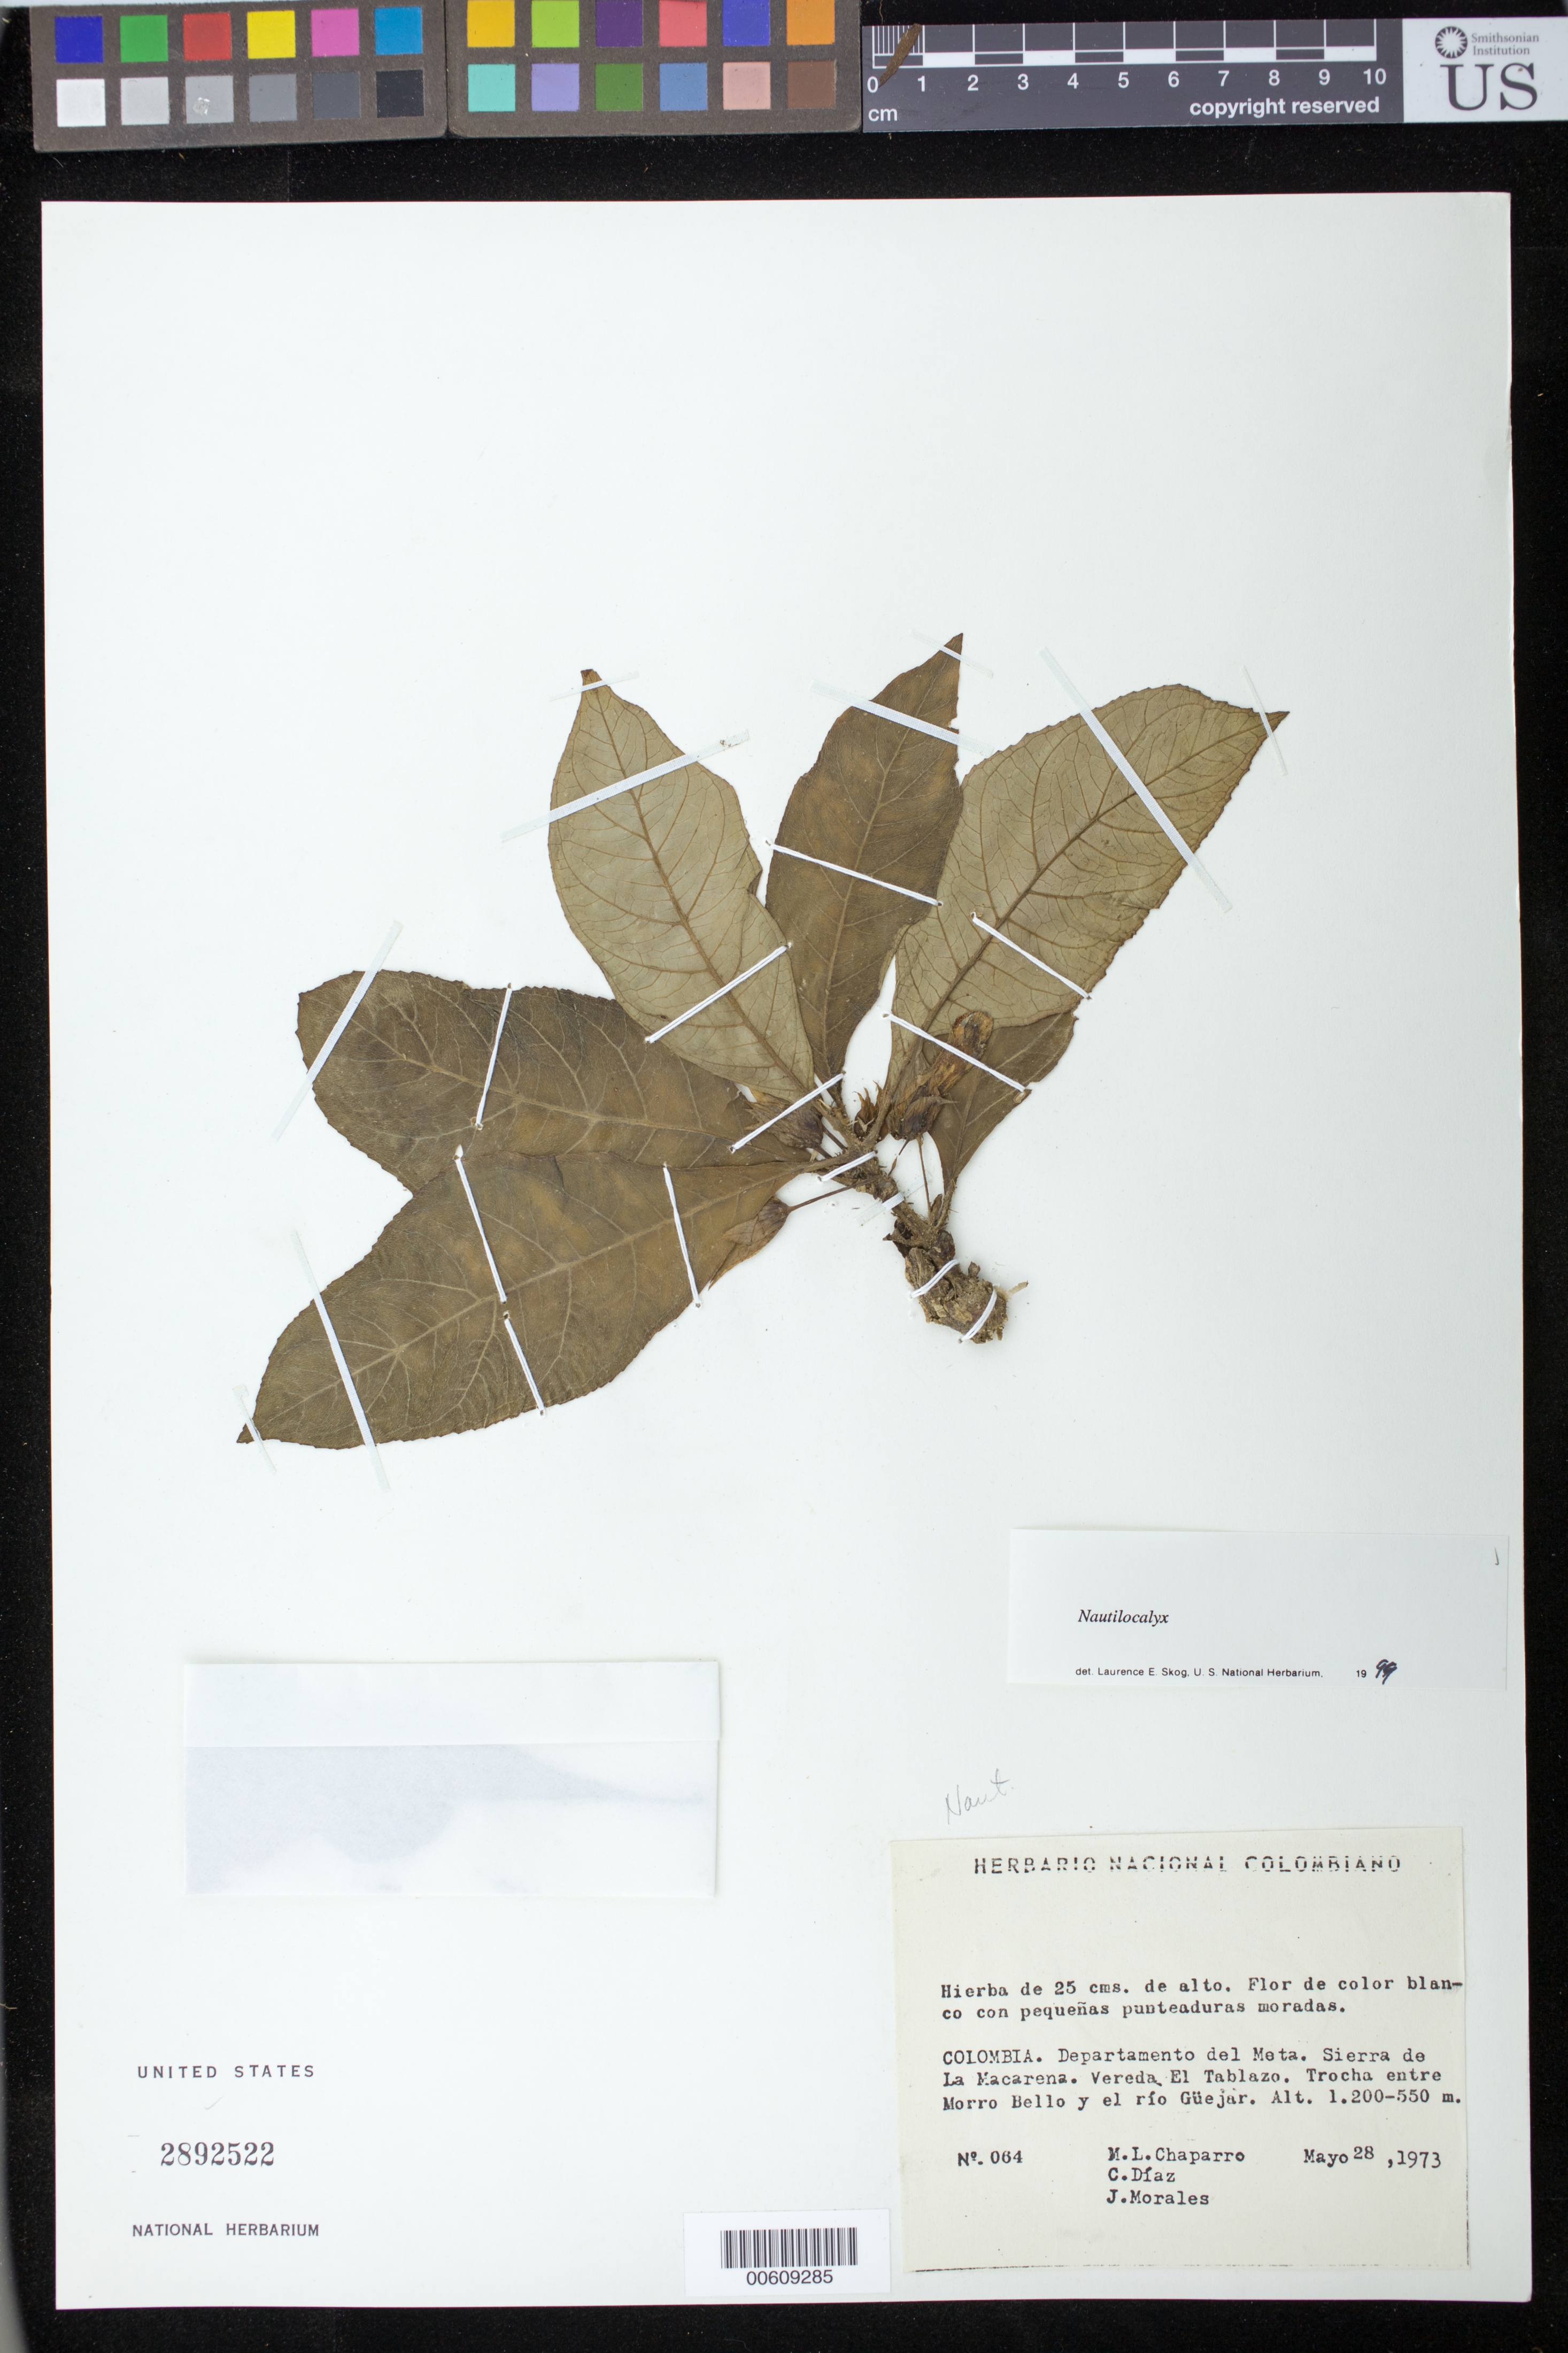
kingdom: Plantae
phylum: Tracheophyta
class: Magnoliopsida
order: Lamiales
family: Gesneriaceae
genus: Nautilocalyx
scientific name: Nautilocalyx sp.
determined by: Skog, Laurence E.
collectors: M. Chaparro, C. Díaz & J. Morales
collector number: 64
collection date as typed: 28 May 1973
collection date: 1973-05-28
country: Colombia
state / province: Meta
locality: Sierra de La Macarena, vereda El Tablazo, trocha entre Morro Bello y el río Güejar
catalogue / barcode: US 2892522